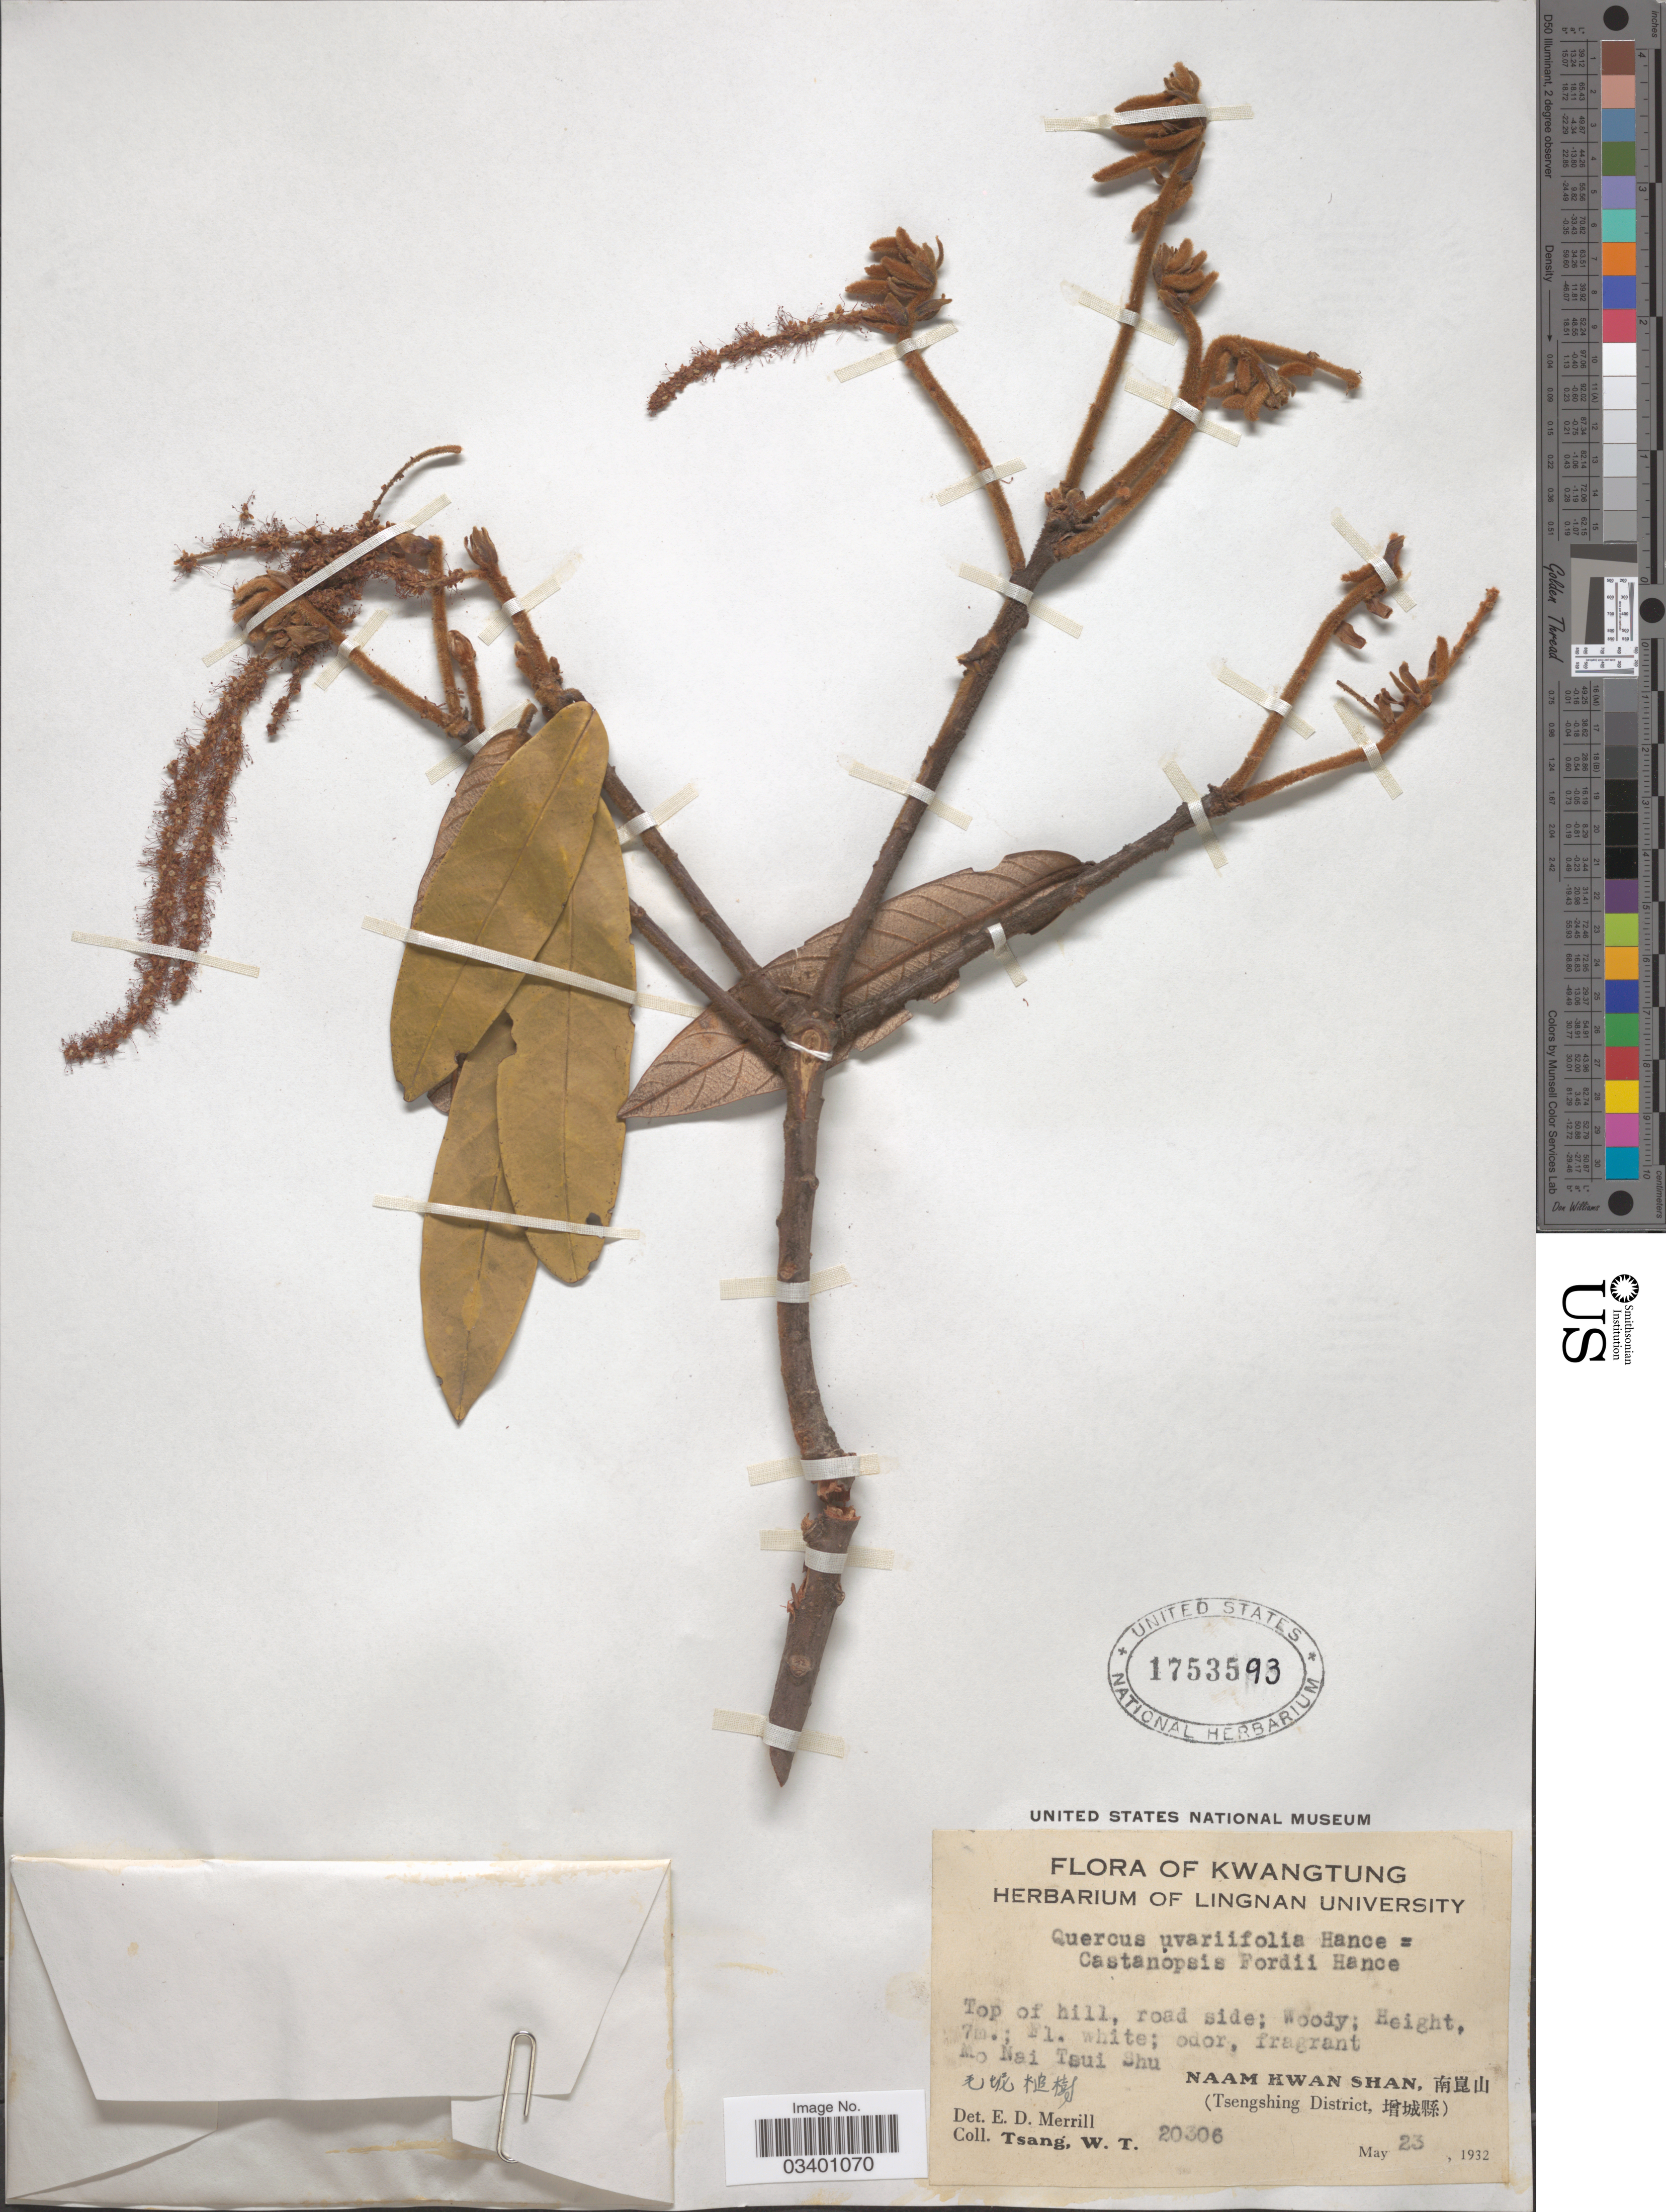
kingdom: Plantae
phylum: Tracheophyta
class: Magnoliopsida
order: Fagales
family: Fagaceae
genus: Castanopsis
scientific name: Castanopsis fordii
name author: Hance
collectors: W. T. Tsang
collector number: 20306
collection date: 1932-05-23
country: China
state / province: Guangdong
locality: Kwatung.Top of hill, road side. Mo Nai Tsui Shu, Naam Kwan Shan, (Tsengshing District.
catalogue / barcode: US 1753593